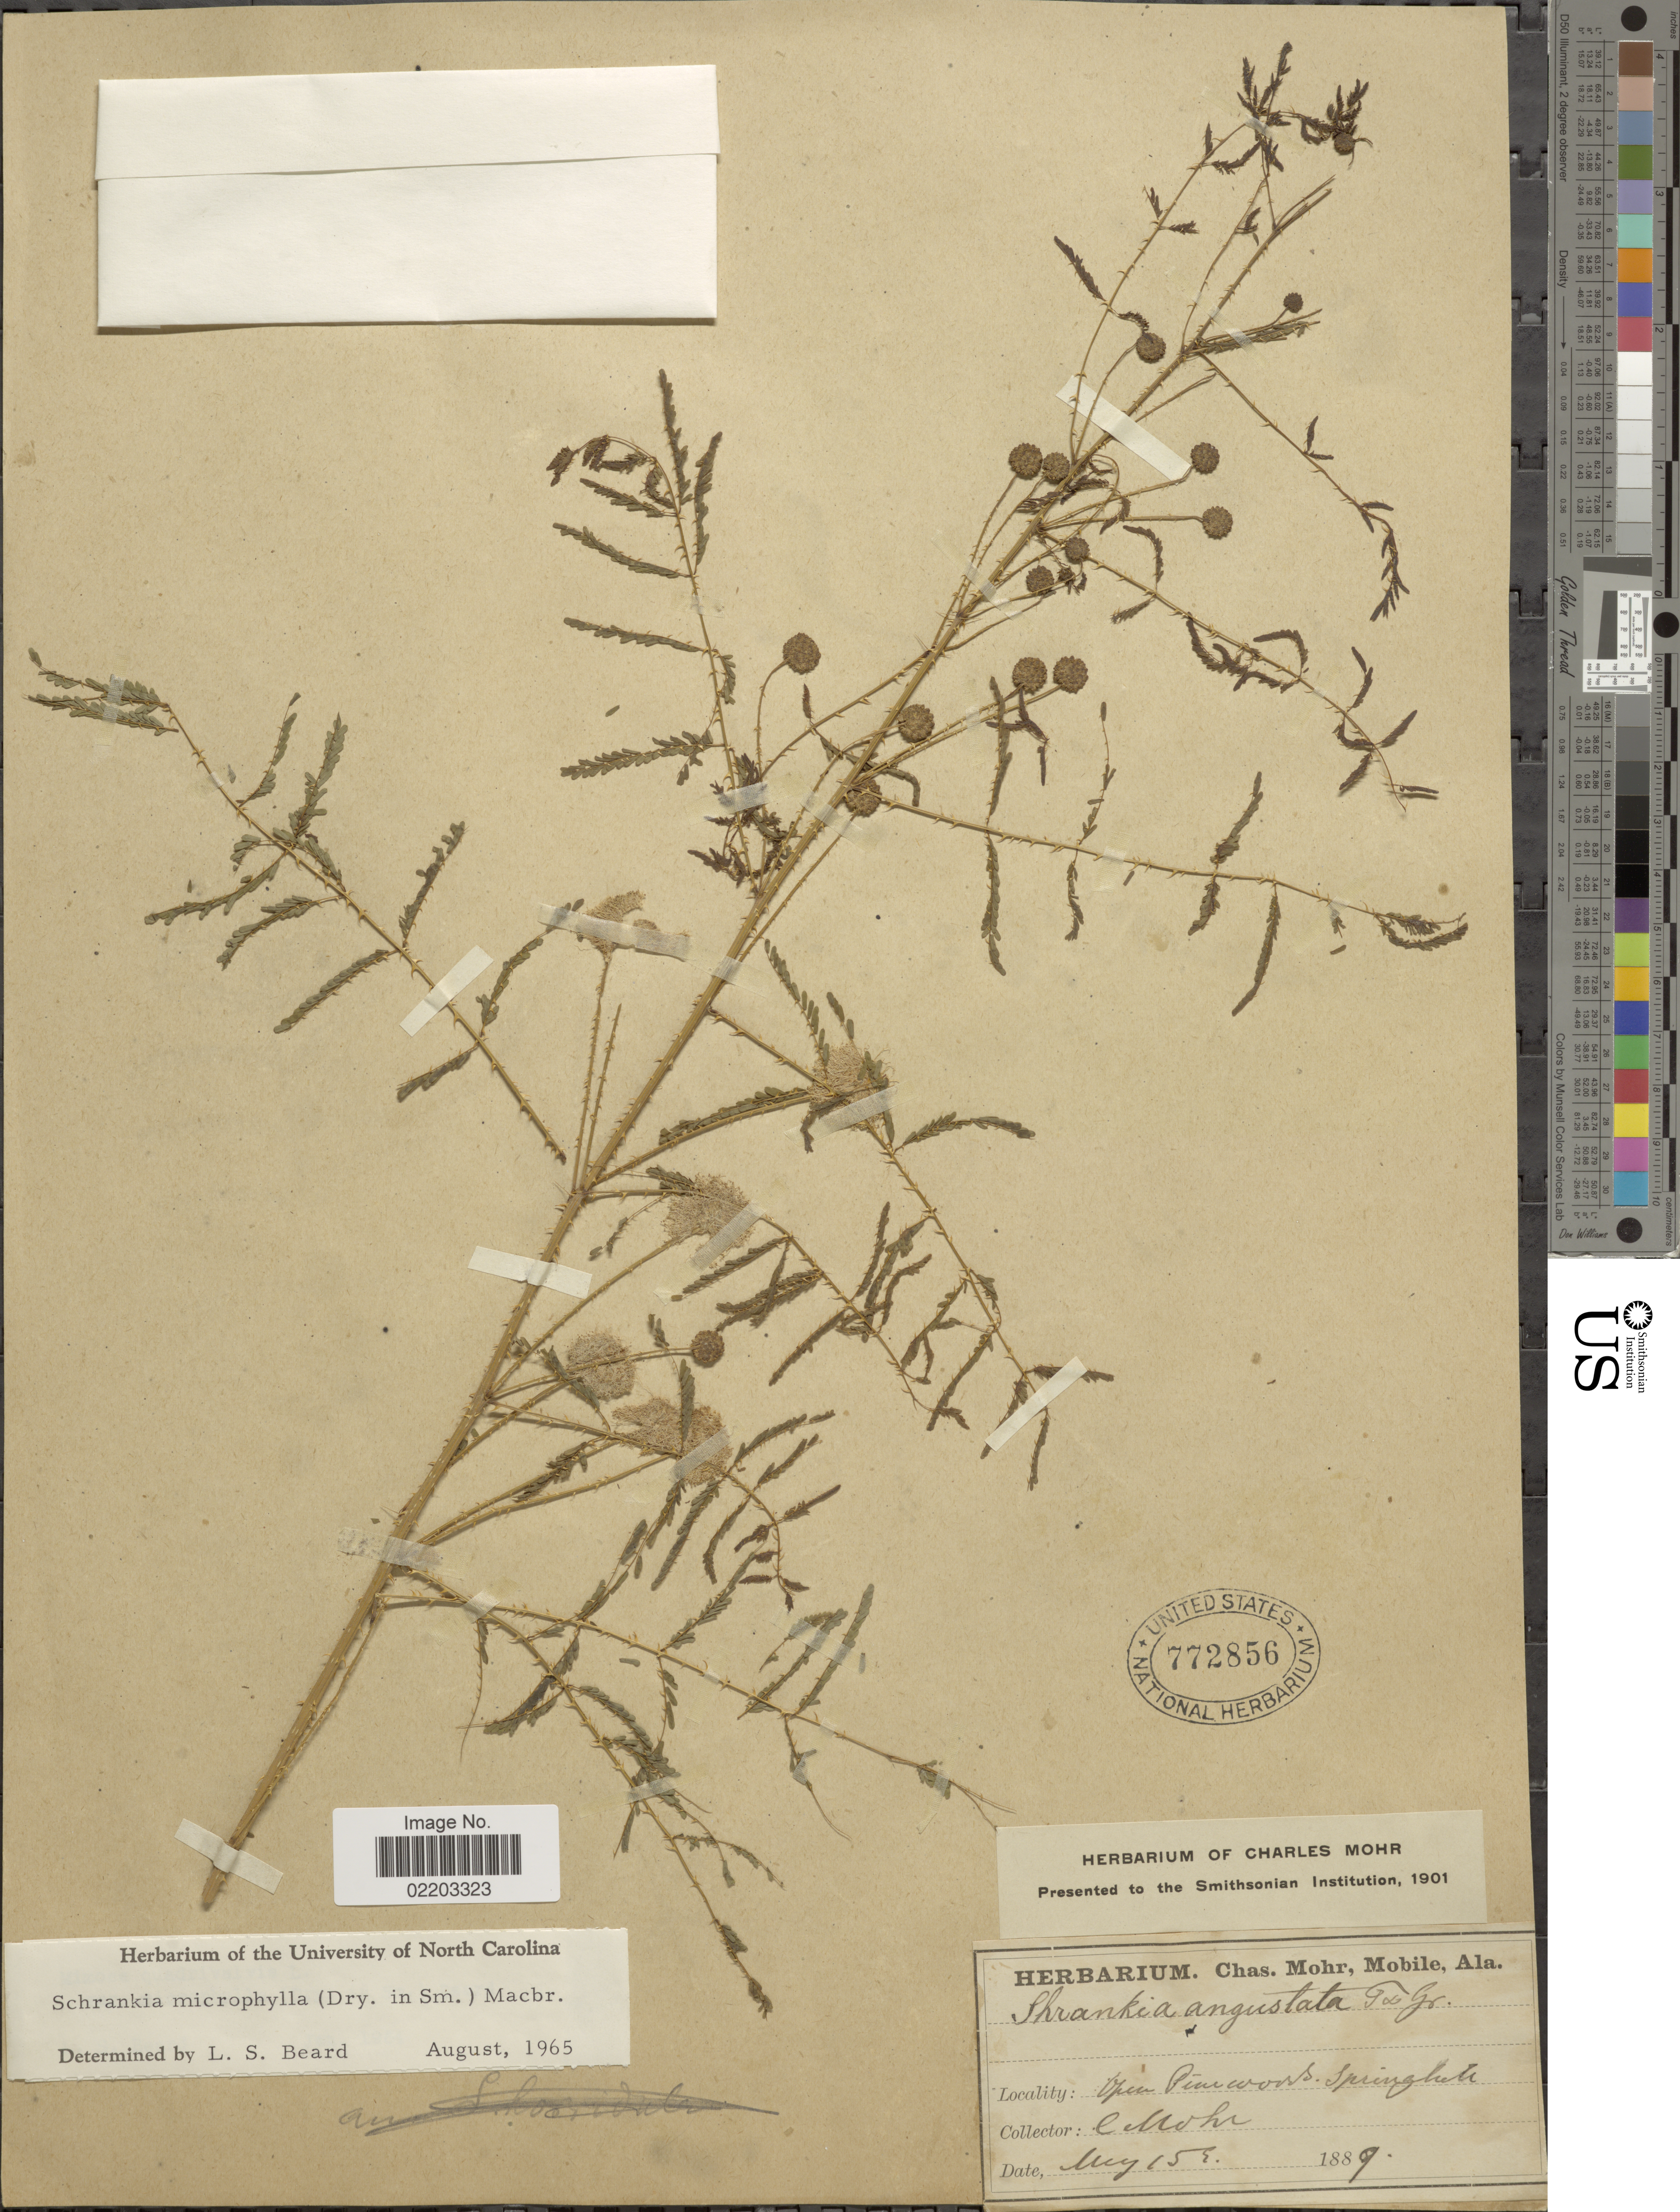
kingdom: Plantae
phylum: Tracheophyta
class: Magnoliopsida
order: Fabales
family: Fabaceae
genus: Mimosa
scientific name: Mimosa microphylla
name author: Dryand.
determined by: Strong, M. T., (US), Smithsonian Institution - National Museum of Natural History (UNITED STATES)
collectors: C. T. Mohr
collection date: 1889-05-15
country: United States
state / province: Alabama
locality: Open pinewoods, Springhill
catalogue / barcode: US 772856